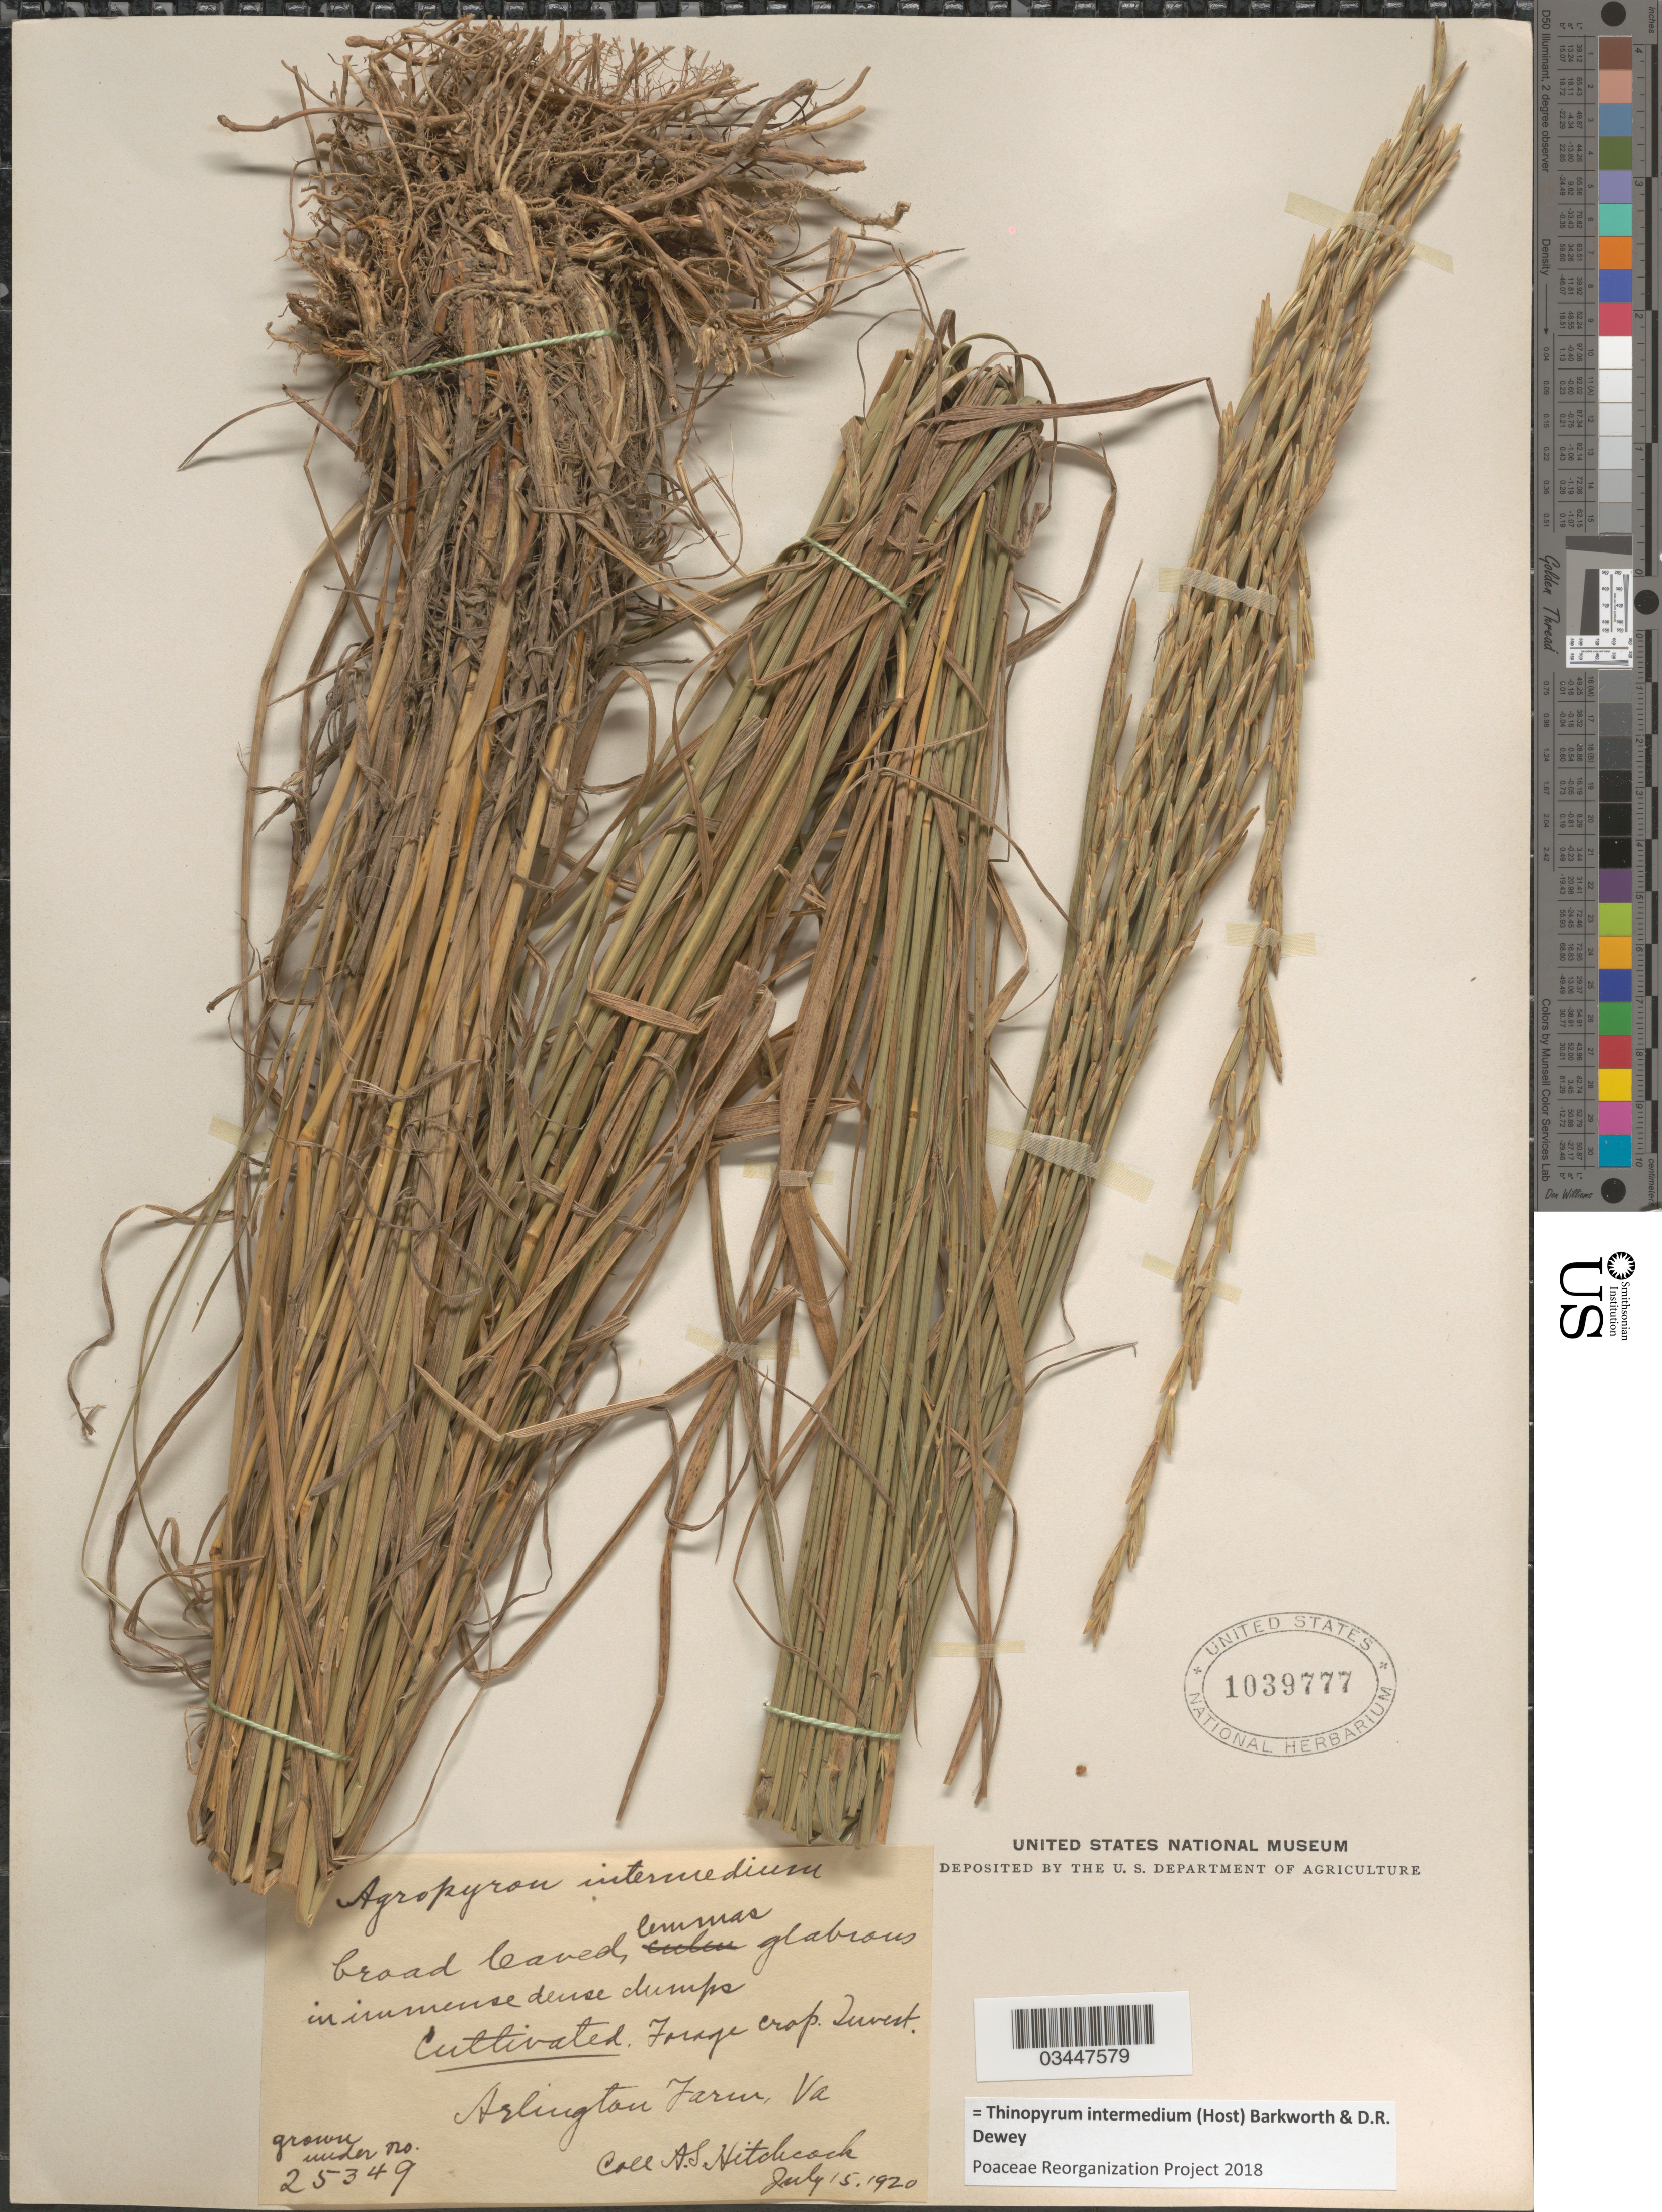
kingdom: Plantae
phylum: Tracheophyta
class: Liliopsida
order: Poales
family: Poaceae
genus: Thinopyrum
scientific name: Thinopyrum intermedium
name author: (Host) Barkworth & Dewey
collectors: A. S. Hitchcock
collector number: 25349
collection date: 1920-07-15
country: United States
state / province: Virginia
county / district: Arlington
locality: Forage crop. Invest. Arlington Farm.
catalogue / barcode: US 1039777